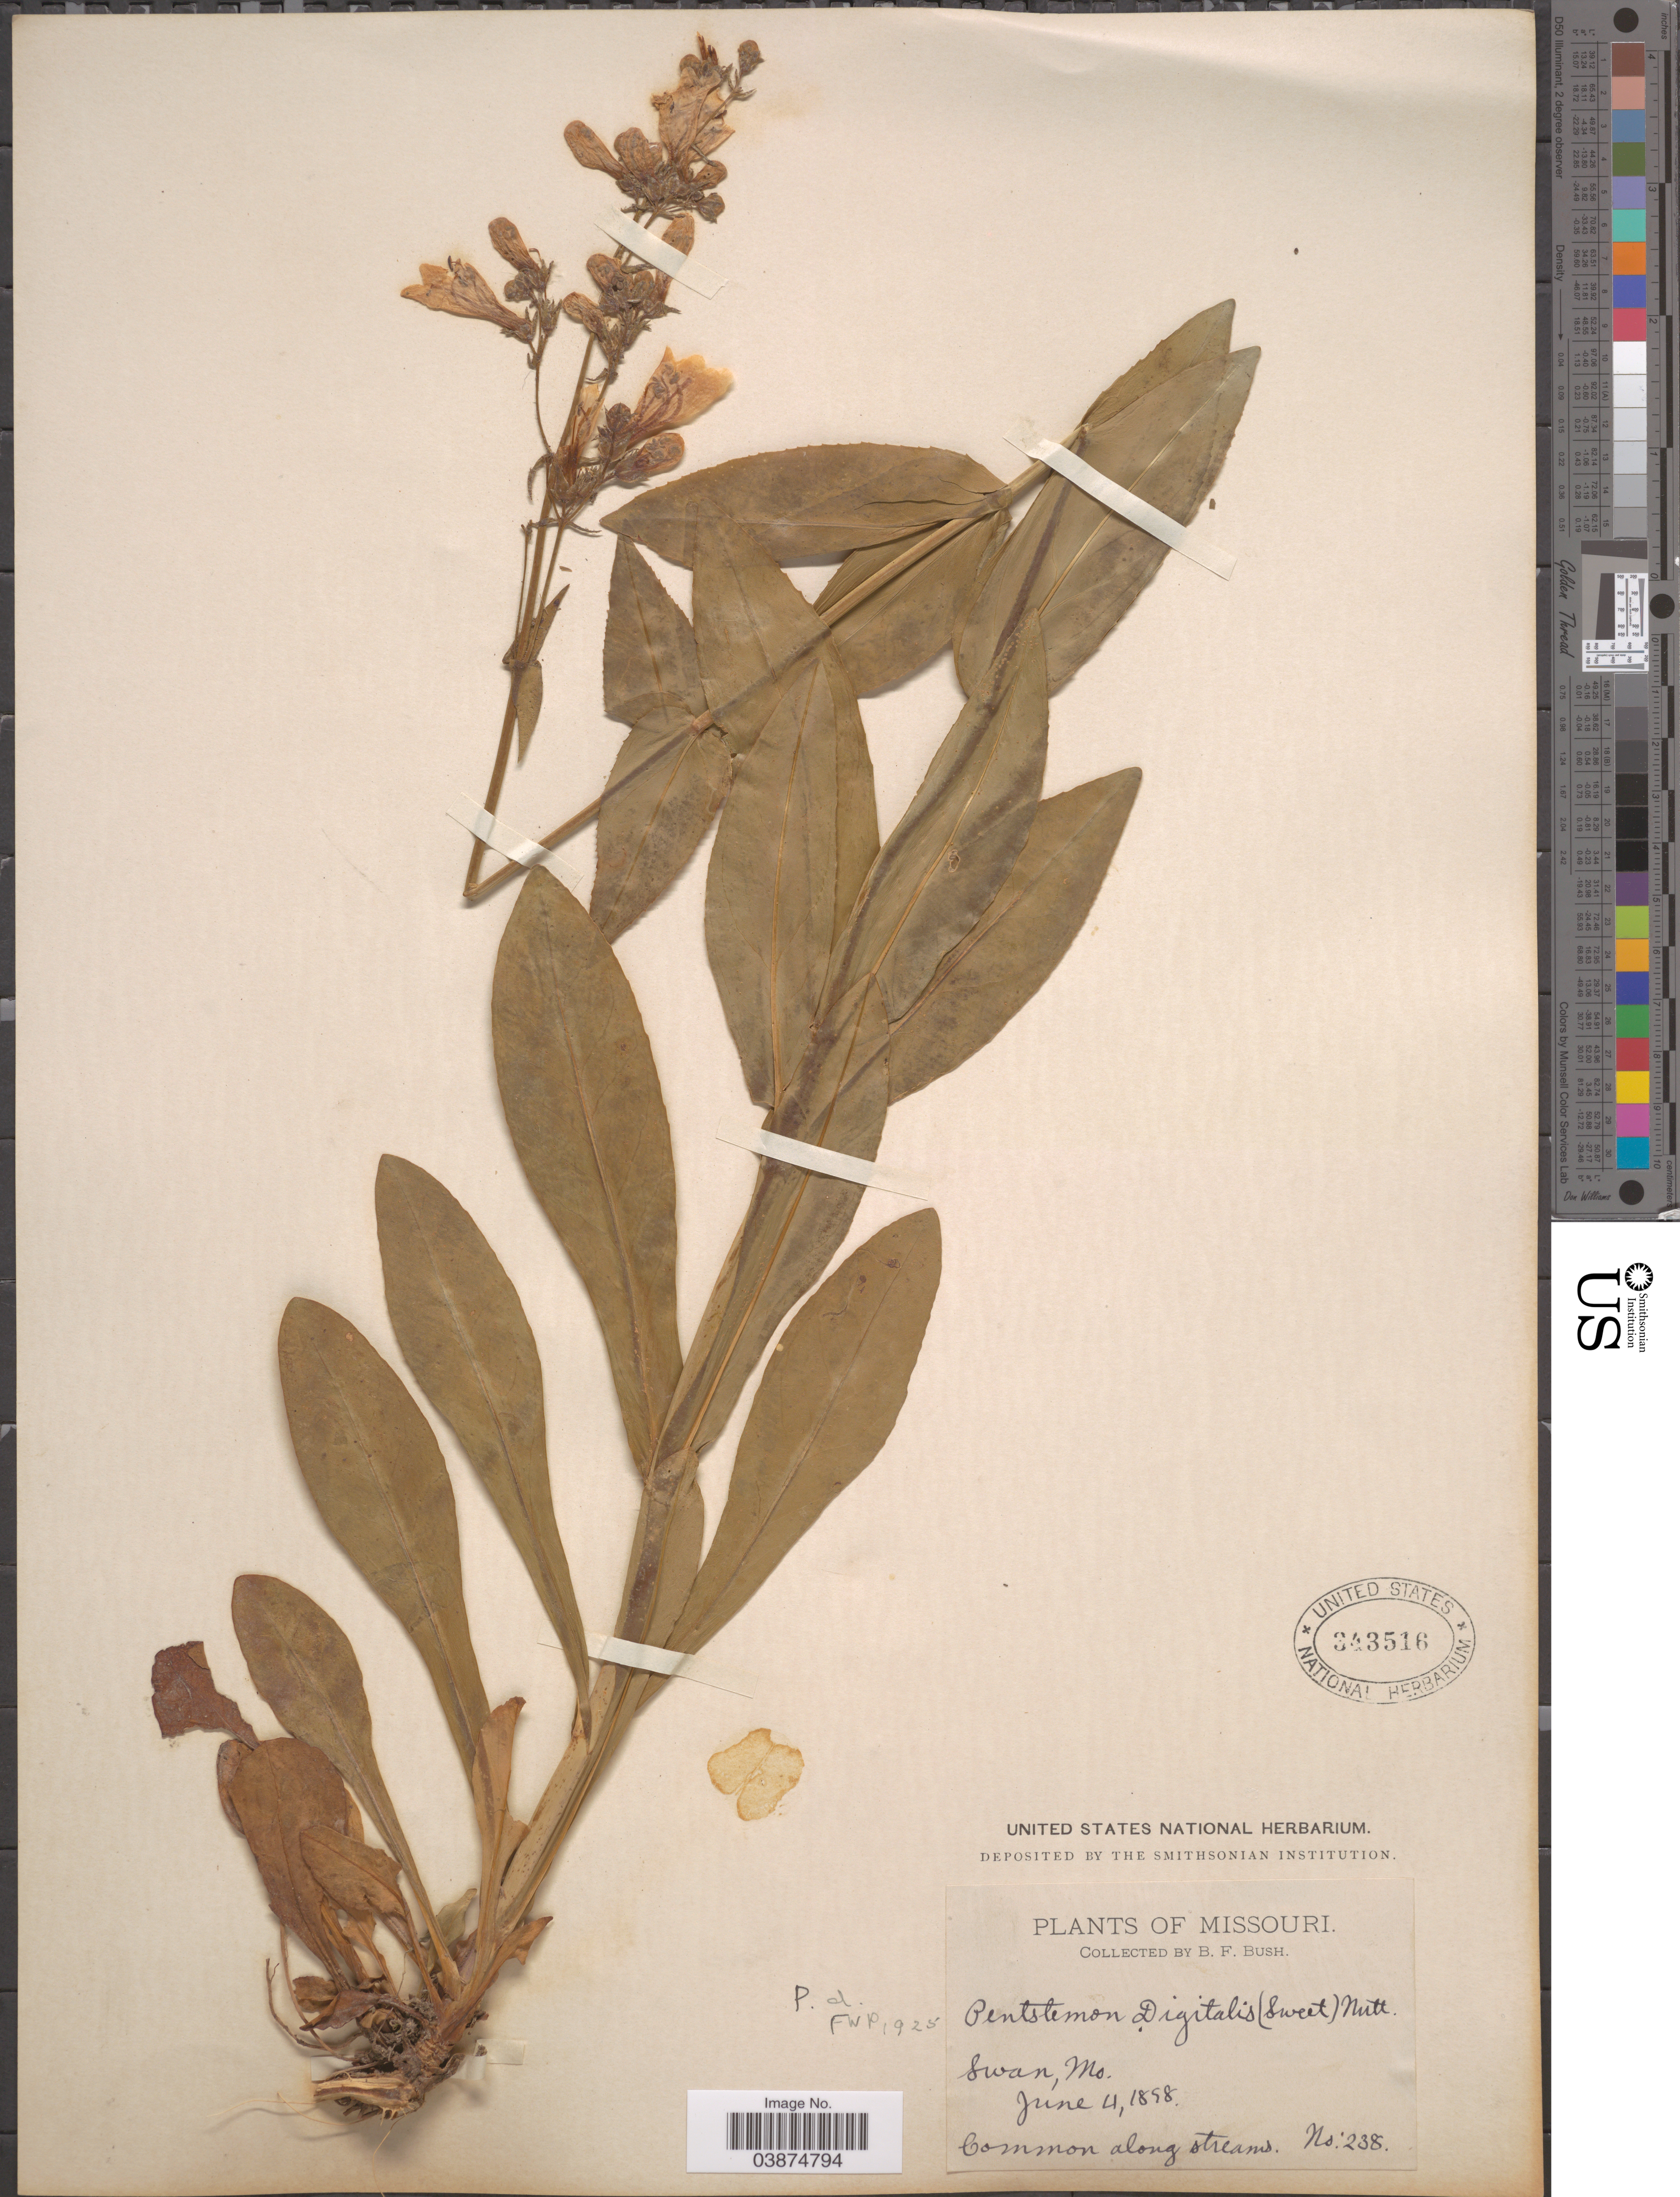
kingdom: Plantae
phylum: Tracheophyta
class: Magnoliopsida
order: Lamiales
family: Plantaginaceae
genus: Penstemon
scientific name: Penstemon digitalis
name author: Nutt. ex Sims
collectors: B. F. Bush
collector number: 238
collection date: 1898-06-04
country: United States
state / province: Missouri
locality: Swan.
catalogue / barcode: US 343516